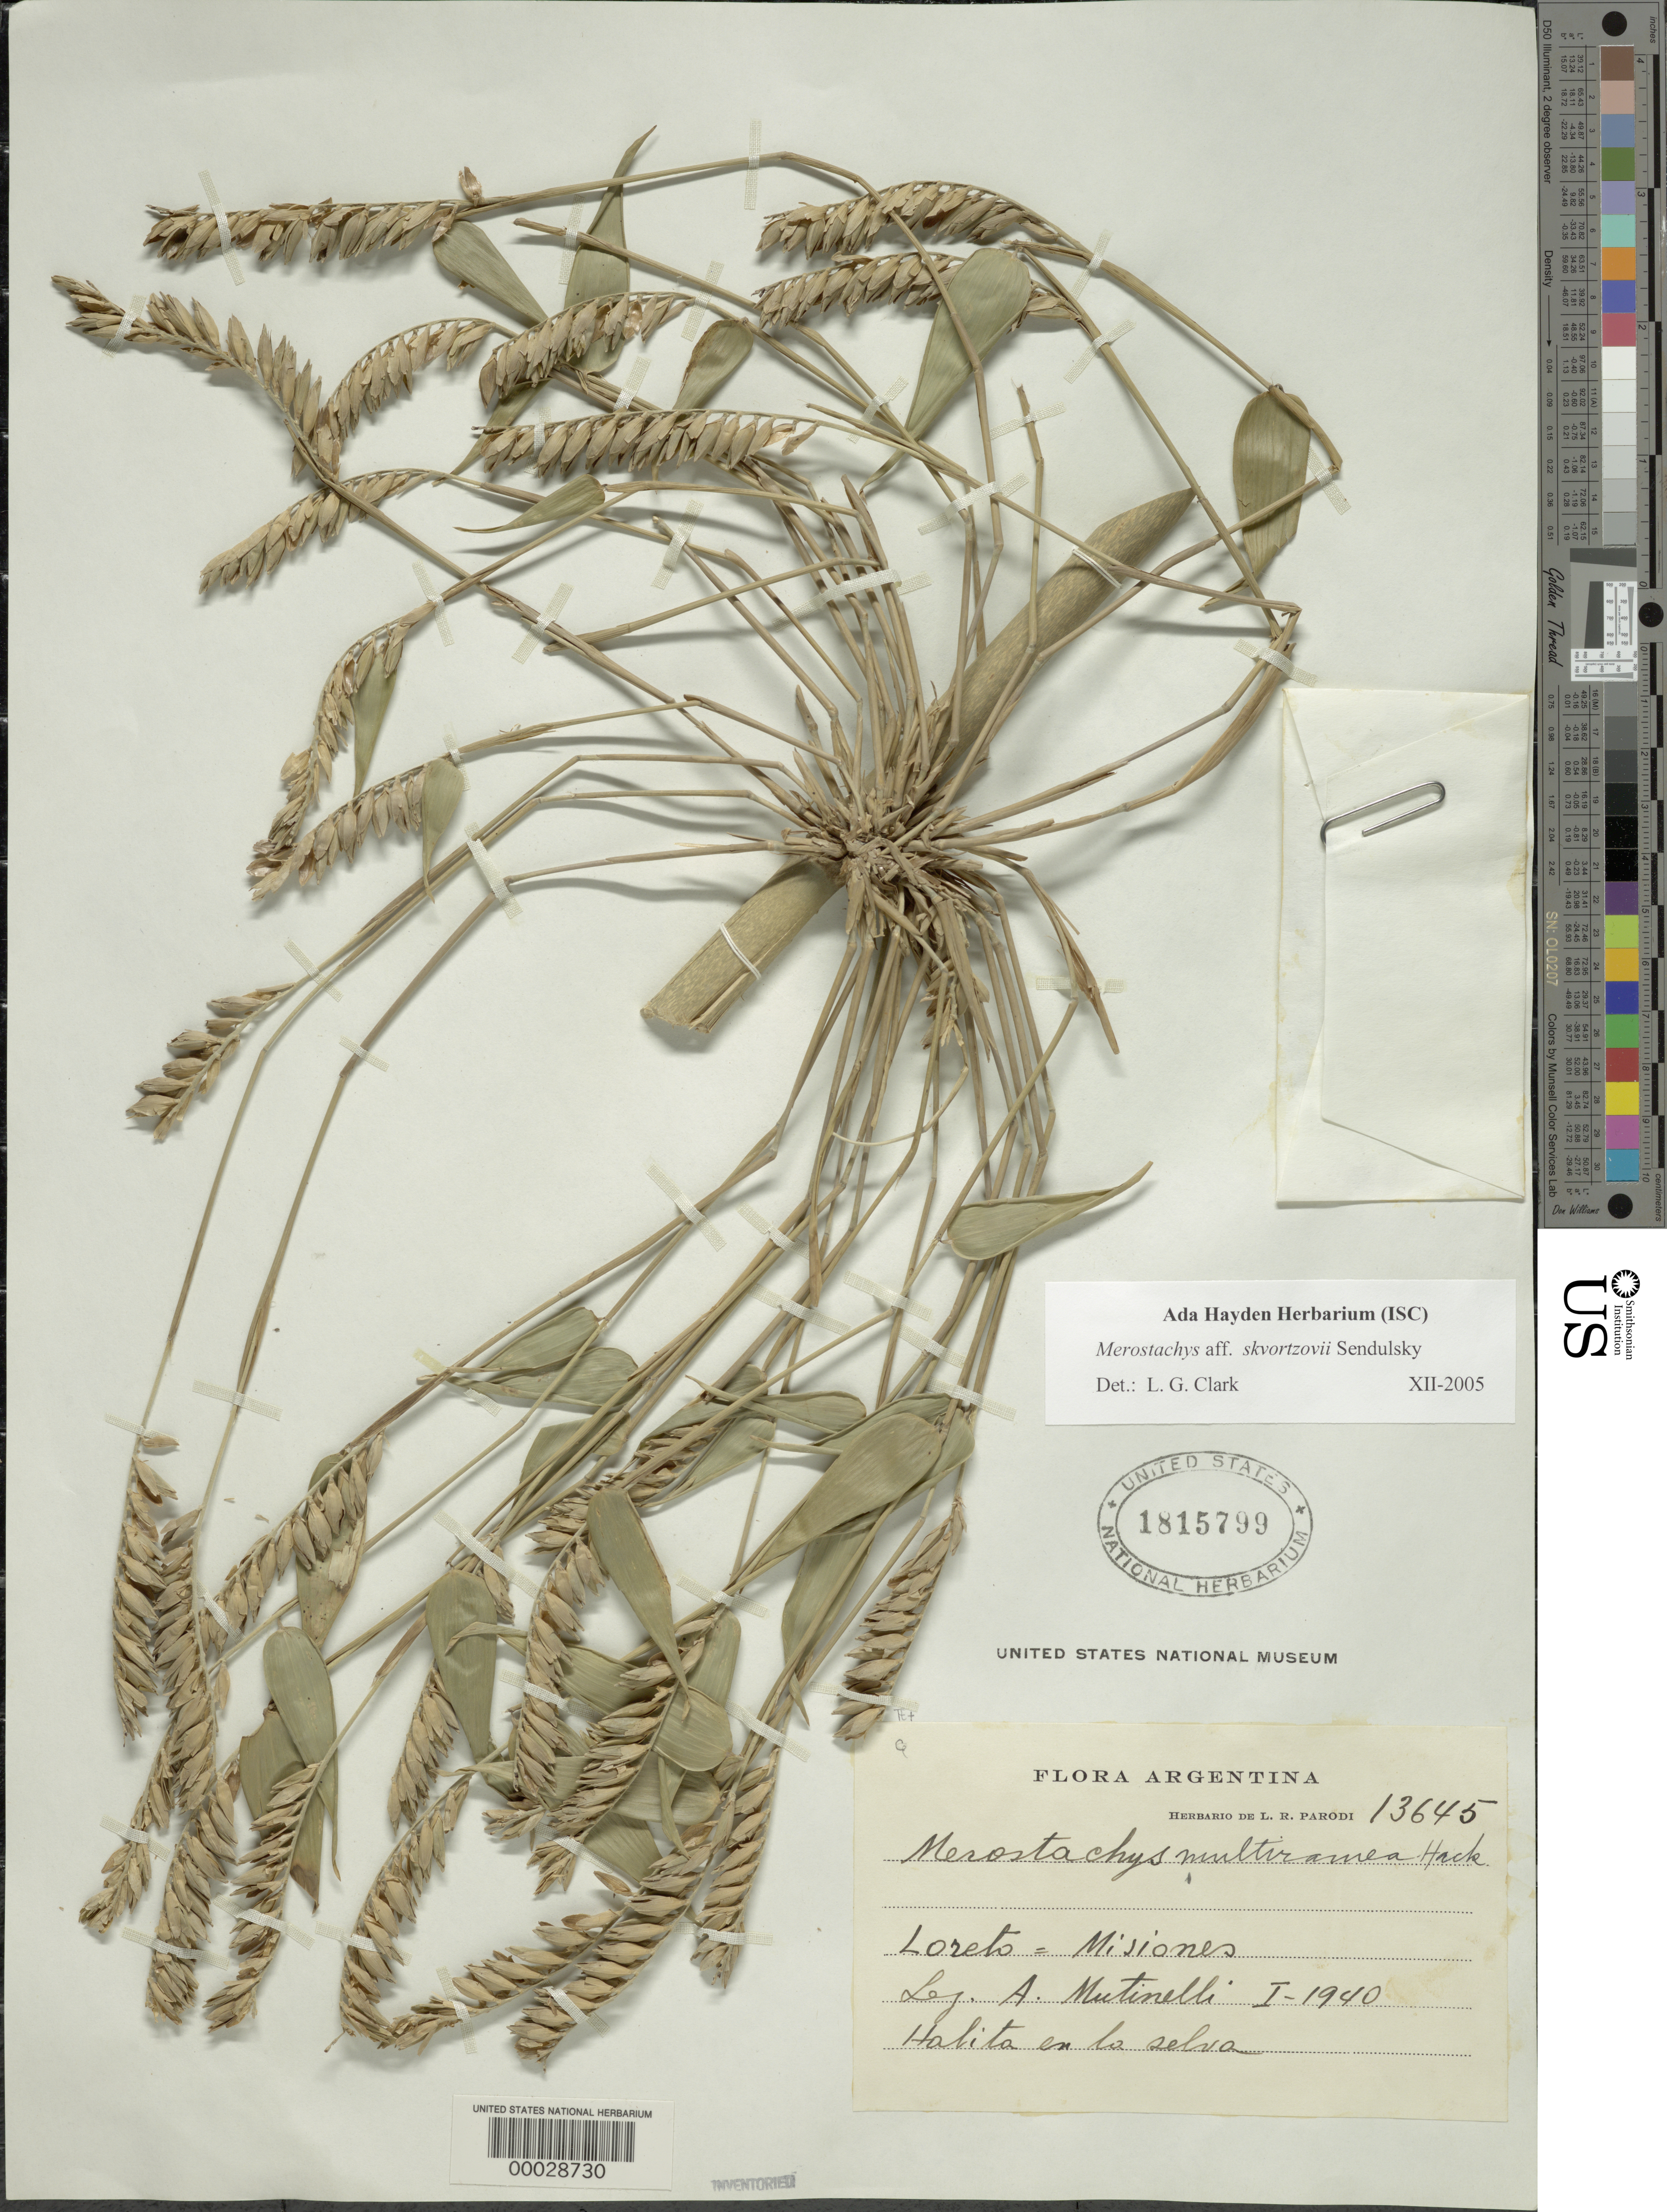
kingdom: Plantae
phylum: Tracheophyta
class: Liliopsida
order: Poales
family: Poaceae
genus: Merostachys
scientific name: Merostachys skvortzovii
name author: Send.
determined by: Vinicius-Silva, R.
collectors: A. Mutinelli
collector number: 13645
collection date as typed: Jan 1940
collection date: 1940-01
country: Argentina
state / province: Misiones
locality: Lorets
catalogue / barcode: US 1815799